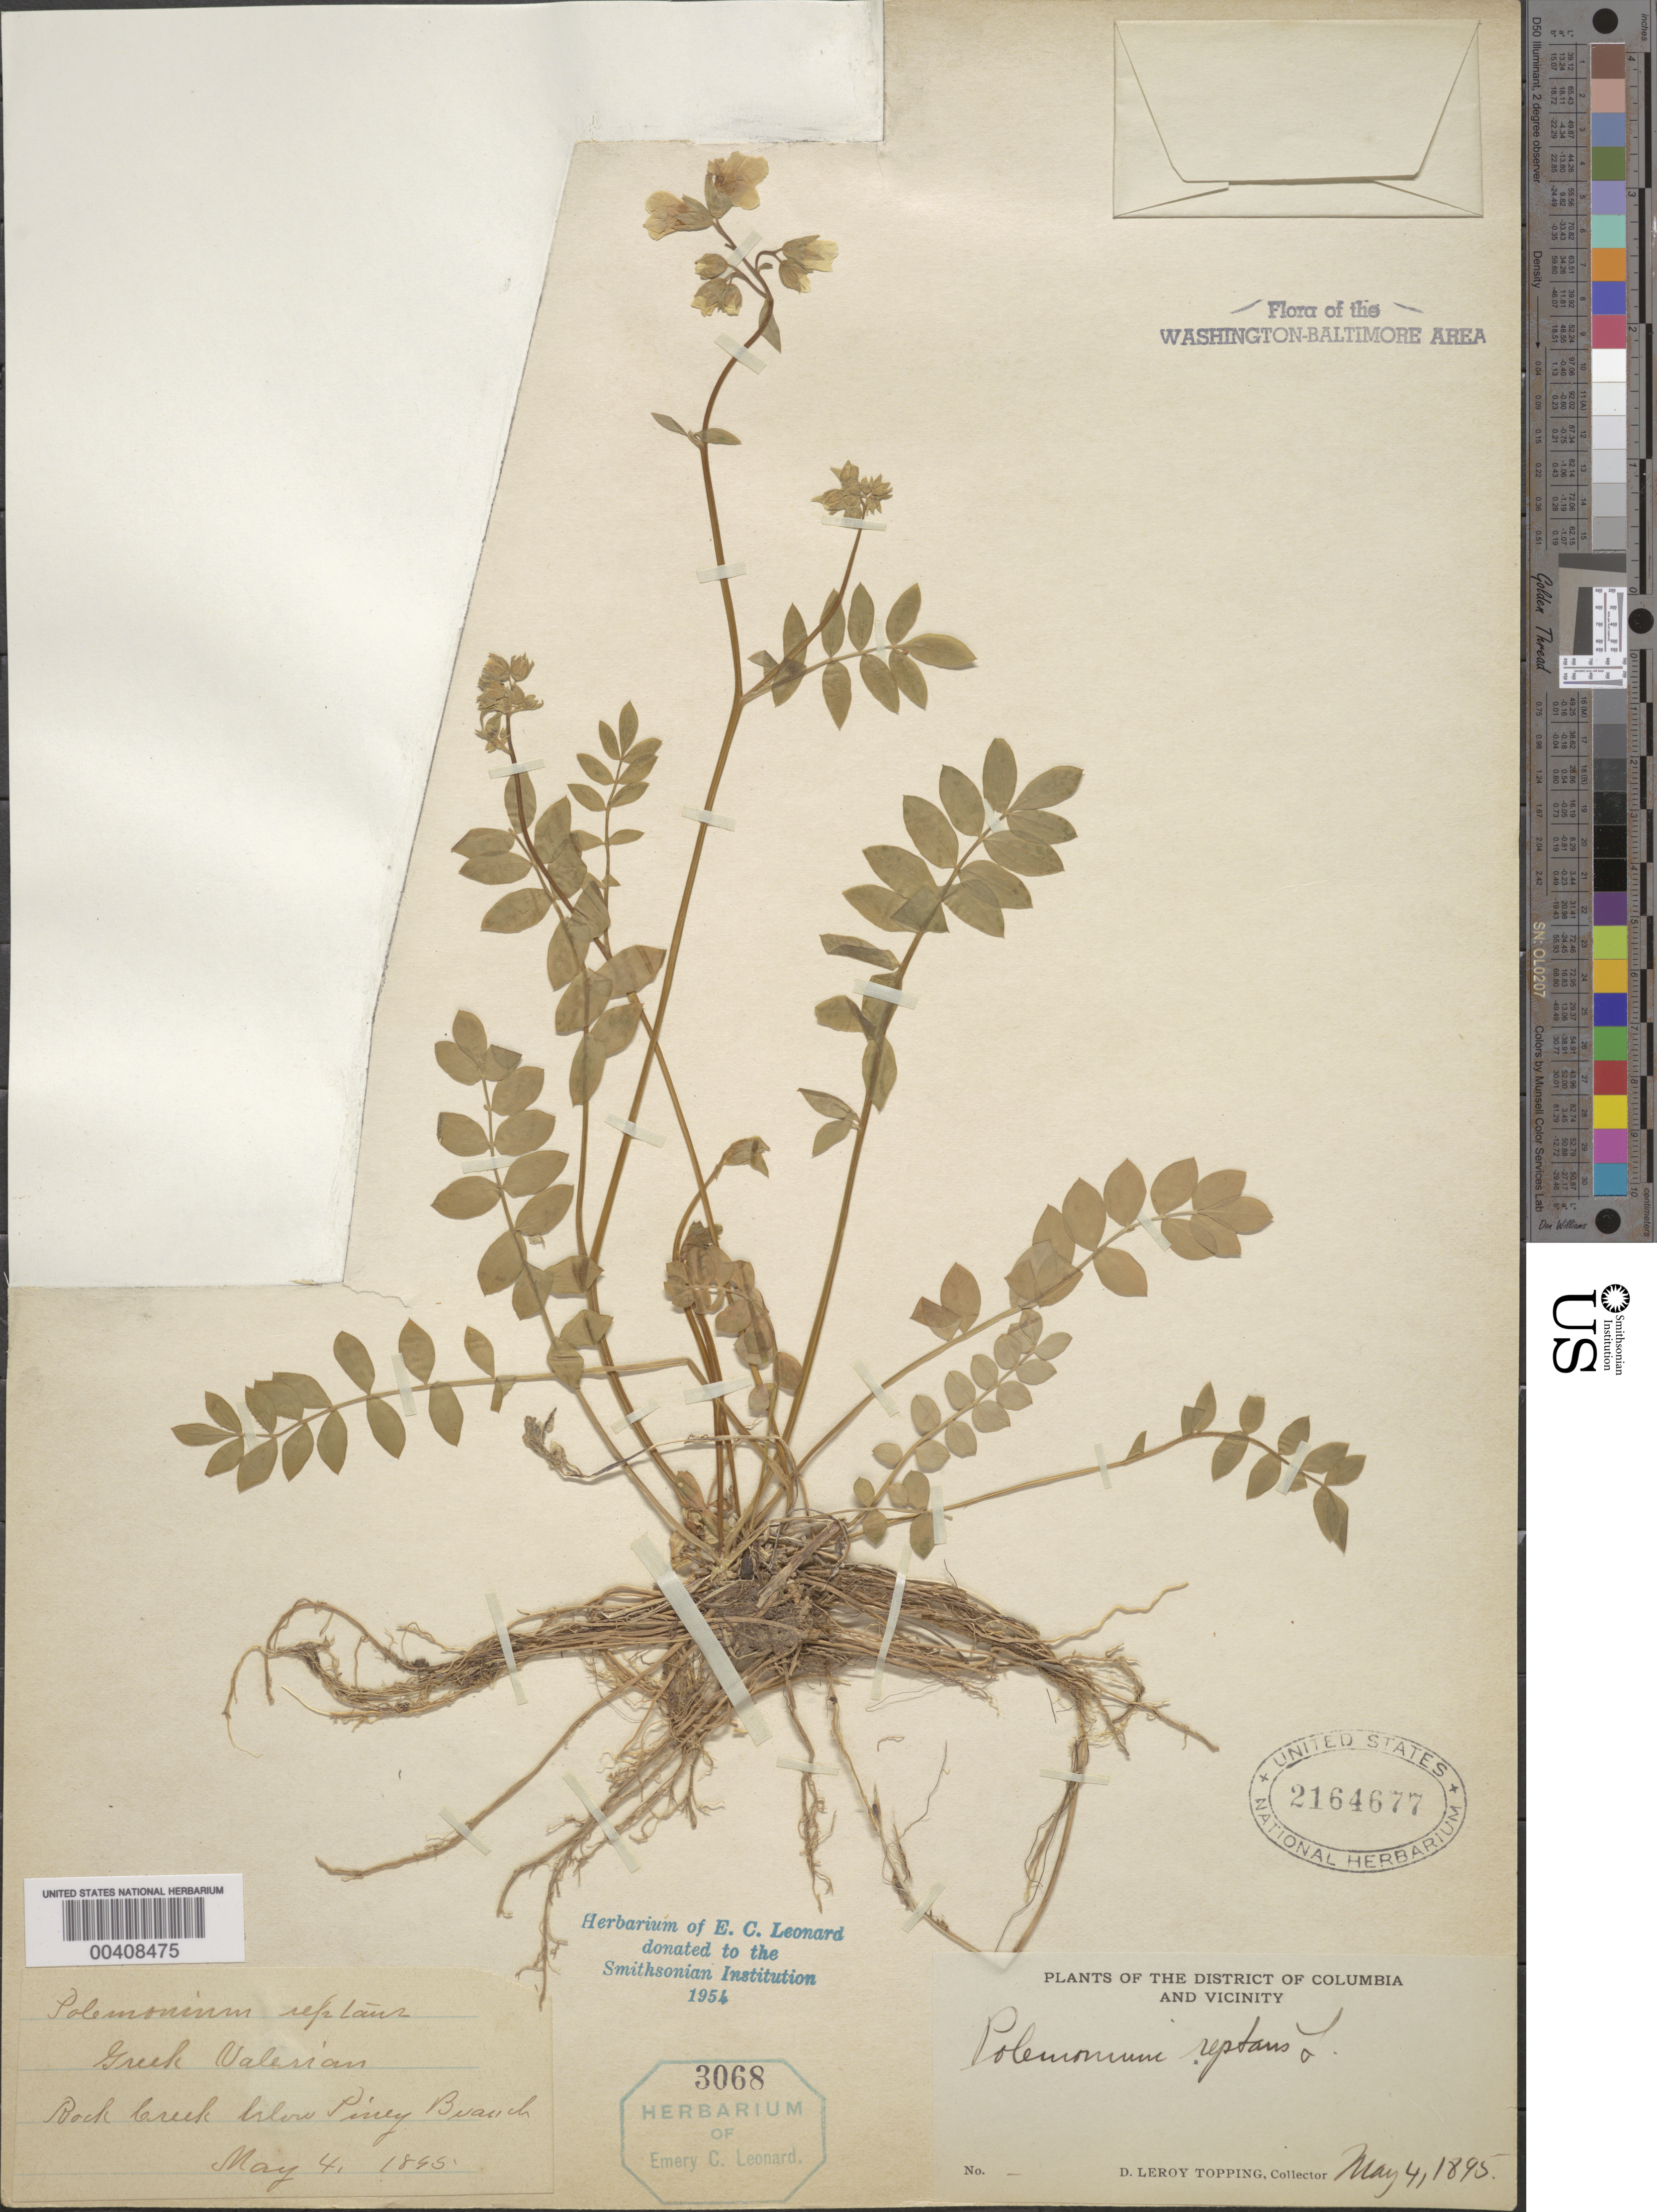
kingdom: Plantae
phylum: Tracheophyta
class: Magnoliopsida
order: Ericales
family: Polemoniaceae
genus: Polemonium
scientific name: Polemonium reptans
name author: L.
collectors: D. L. Topping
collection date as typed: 04 May 1895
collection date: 1895-05-04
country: United States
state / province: District of Columbia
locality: Rock Creek below Piney Branch Rock Creek Park and Vicinity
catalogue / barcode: US 2164677